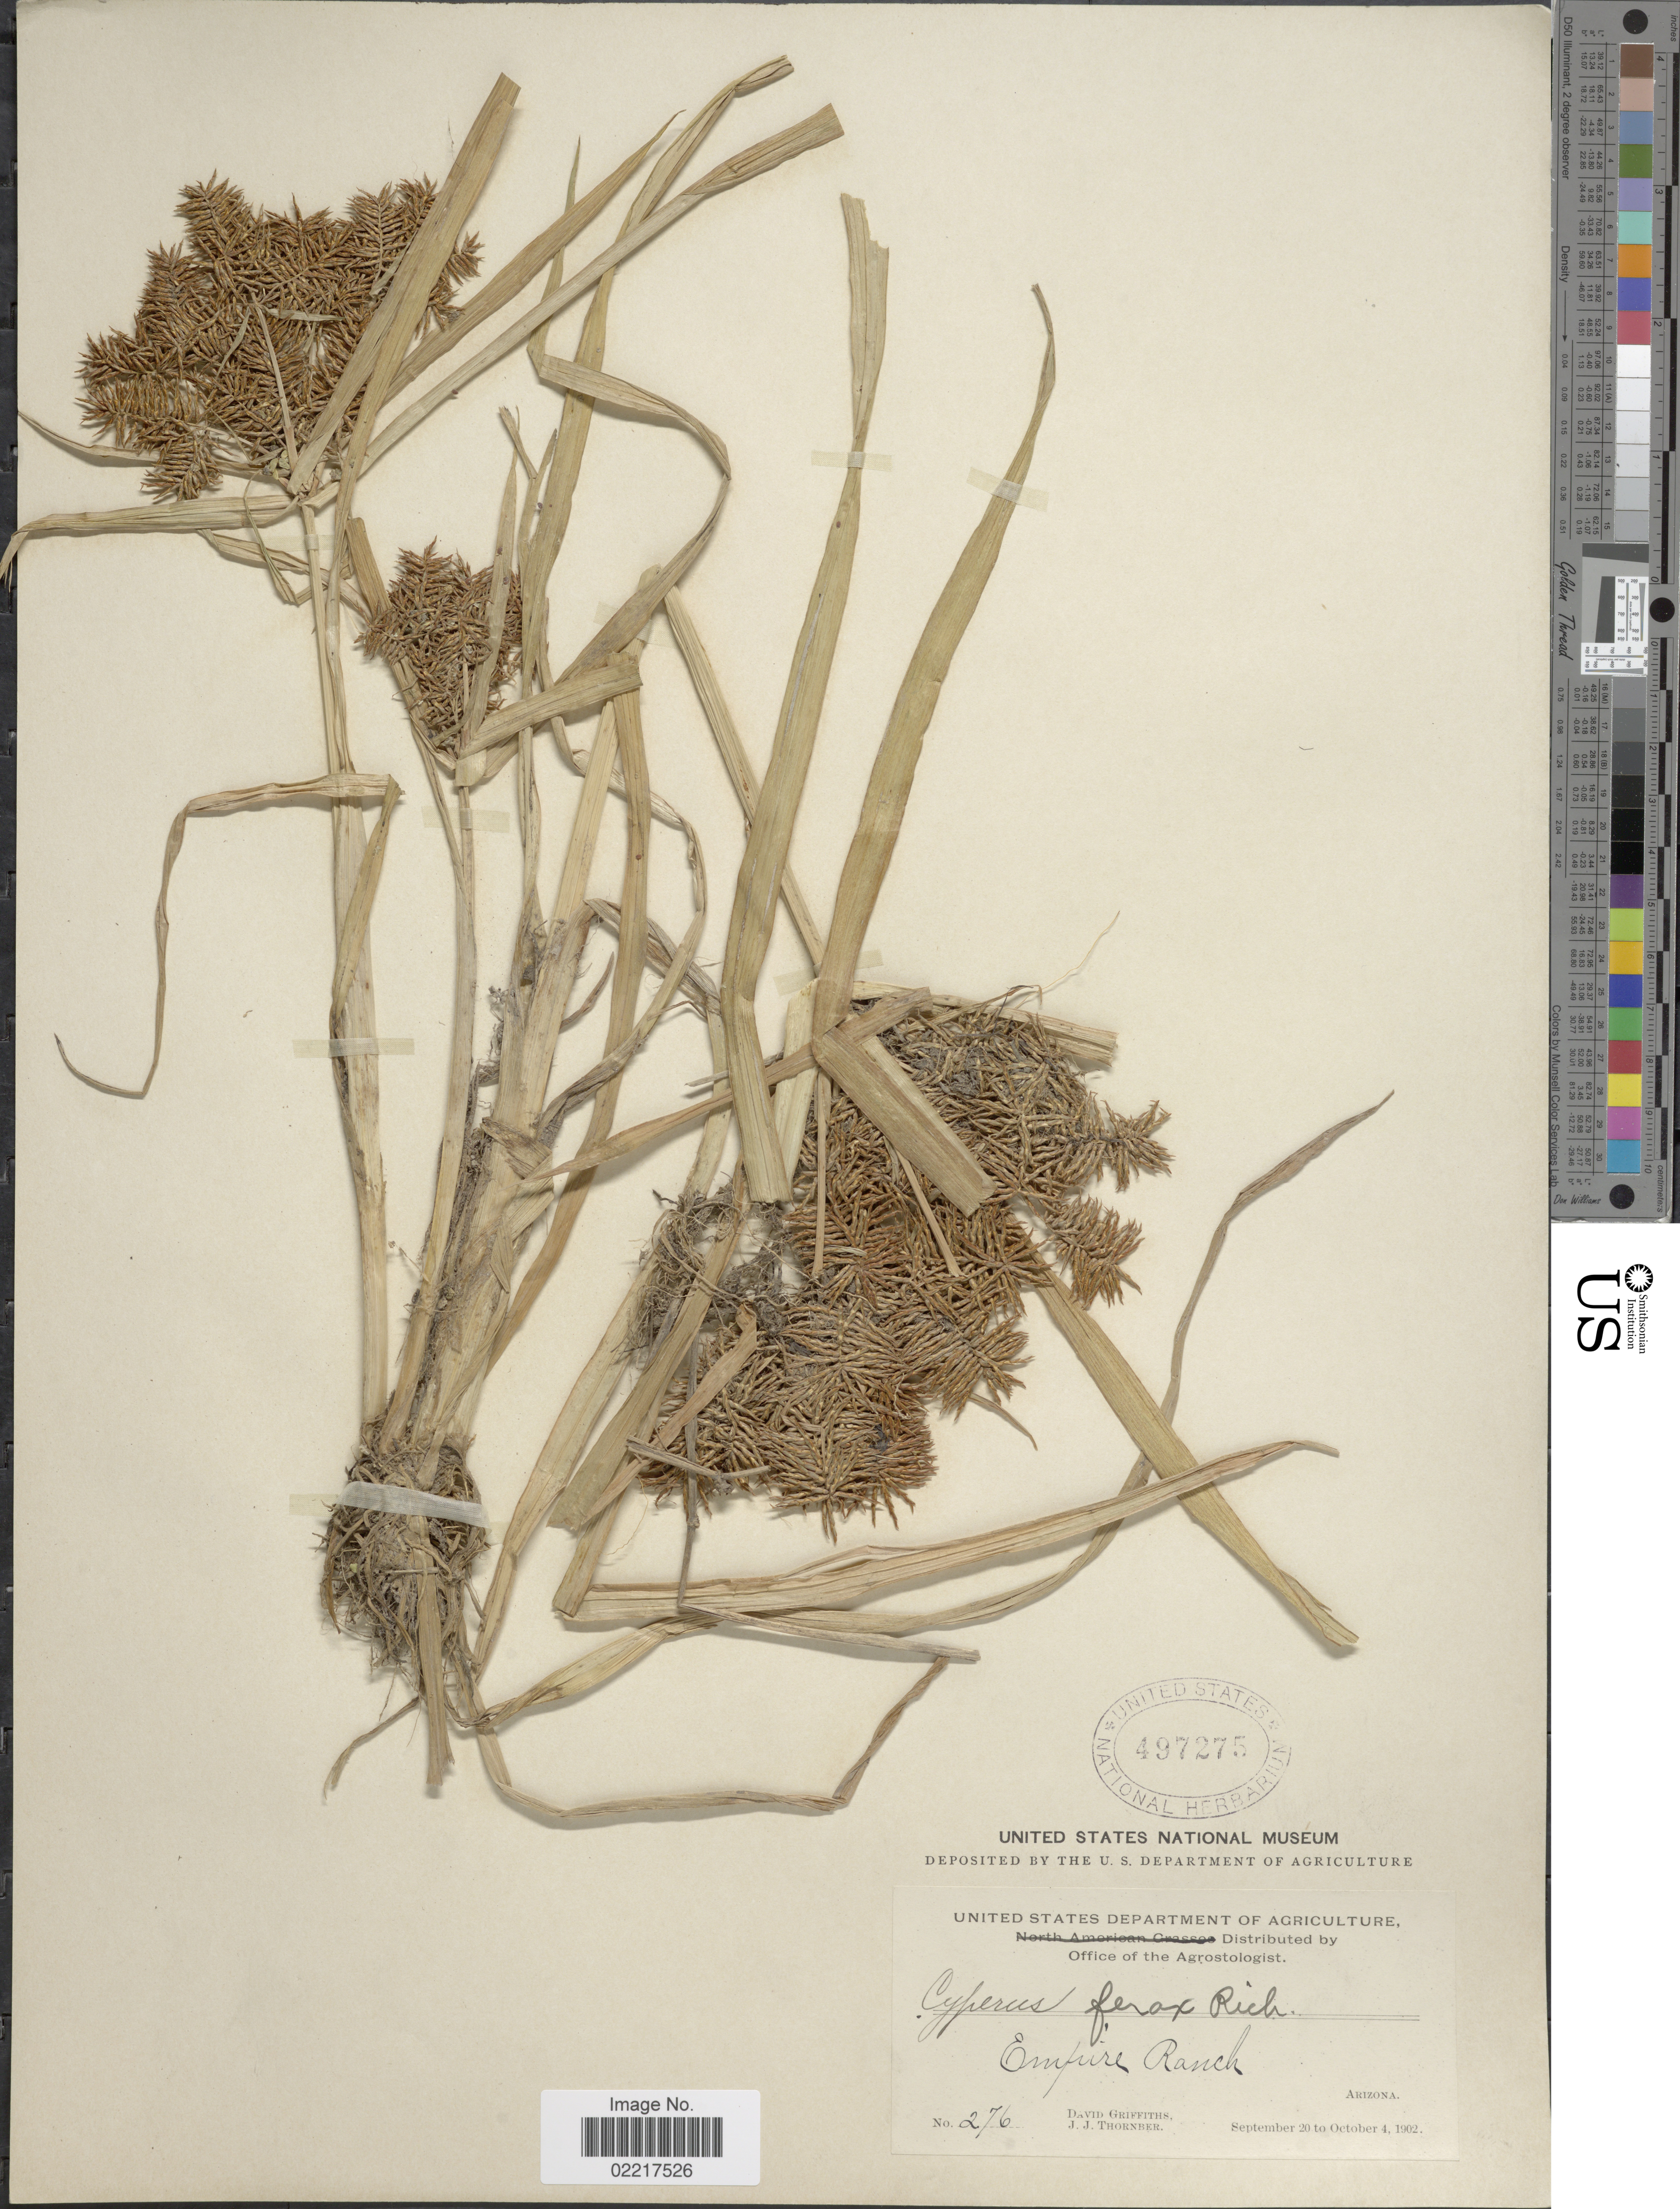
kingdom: Plantae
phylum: Tracheophyta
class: Liliopsida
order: Poales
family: Cyperaceae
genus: Cyperus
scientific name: Cyperus odoratus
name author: L.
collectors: D. Griffiths & J. Thornber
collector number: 276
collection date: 1902-09-20/1902-10-04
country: United States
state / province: Arizona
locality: Empire Ranch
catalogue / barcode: US 497275